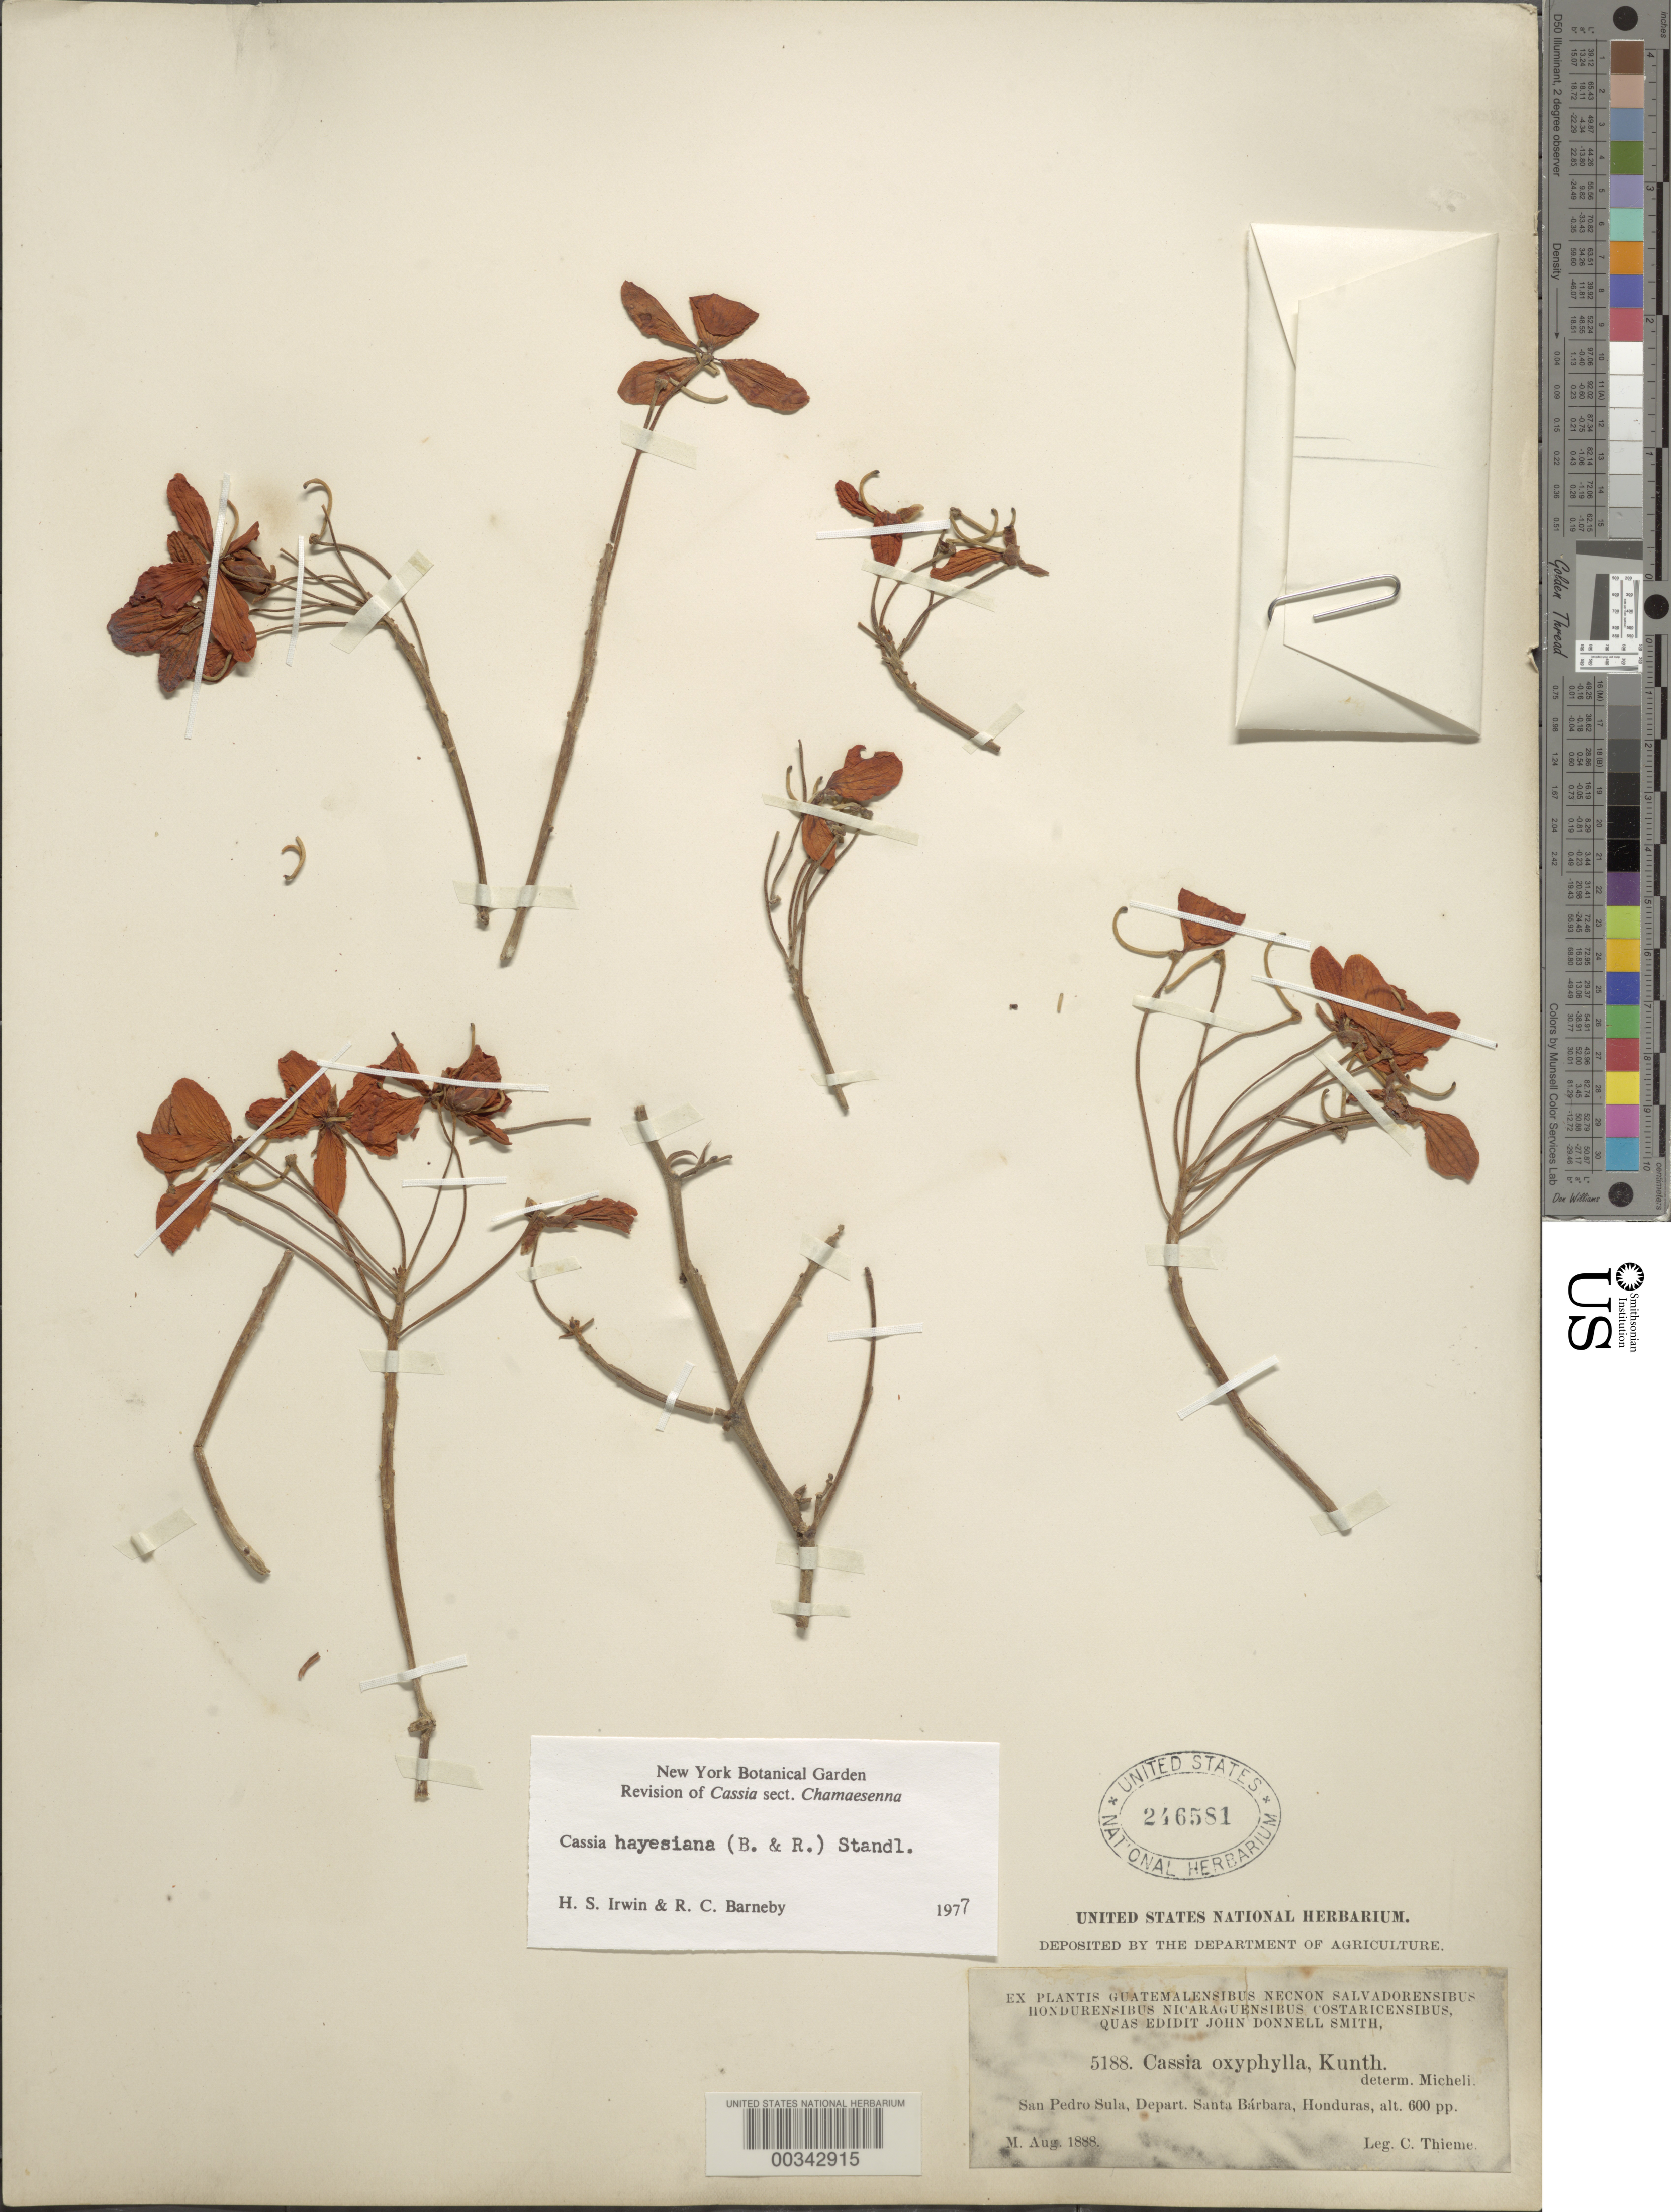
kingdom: Plantae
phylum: Tracheophyta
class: Magnoliopsida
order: Fabales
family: Fabaceae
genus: Senna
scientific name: Senna hayesiana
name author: (Britton & Rose) H.S. Irwin & Barneby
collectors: C. Thieme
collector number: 5188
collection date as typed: Aug 1888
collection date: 1888-08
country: Honduras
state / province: Santa Bárbara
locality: San Pedro Sula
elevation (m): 183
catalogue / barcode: US 246581